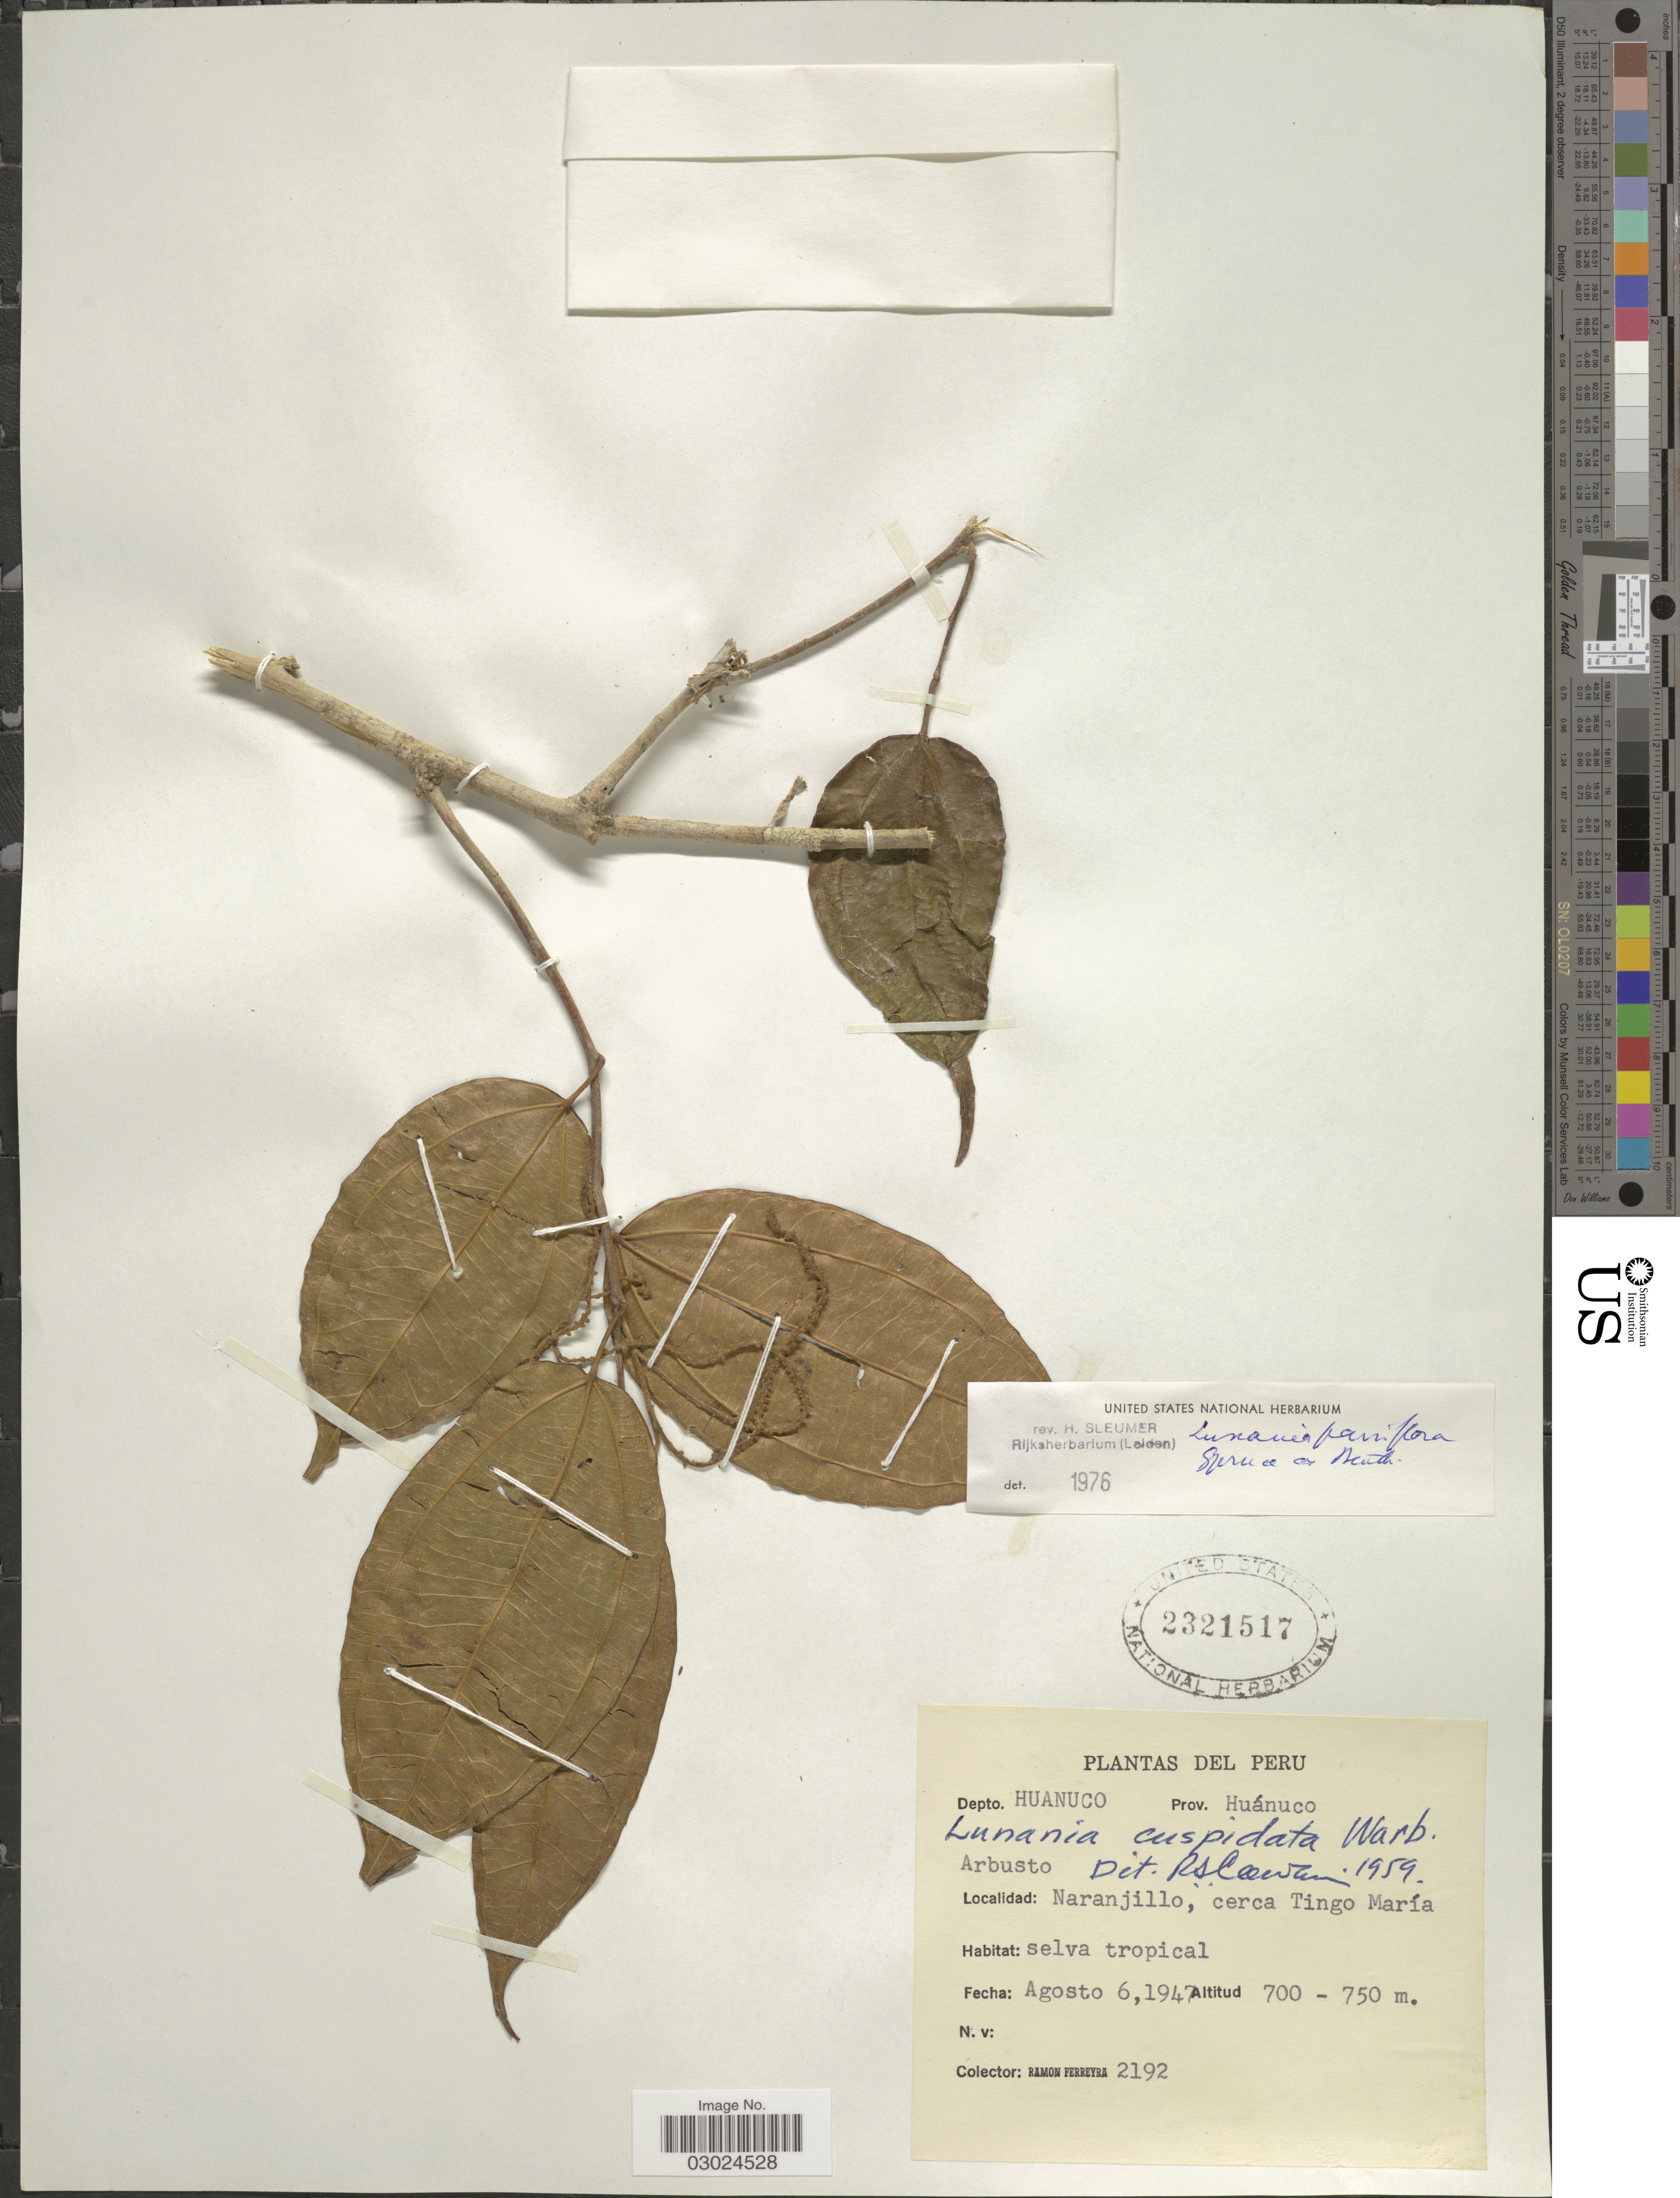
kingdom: Plantae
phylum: Tracheophyta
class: Magnoliopsida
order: Malpighiales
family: Salicaceae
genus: Lunania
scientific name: Lunania parviflora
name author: Spruce ex Benth.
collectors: R. A. Ferreyra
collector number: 2192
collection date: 1947-08-06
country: Peru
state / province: Huánuco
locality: Depto. Huanuco. Naranjillo, cerca Tingo María.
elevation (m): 700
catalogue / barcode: US 2321517